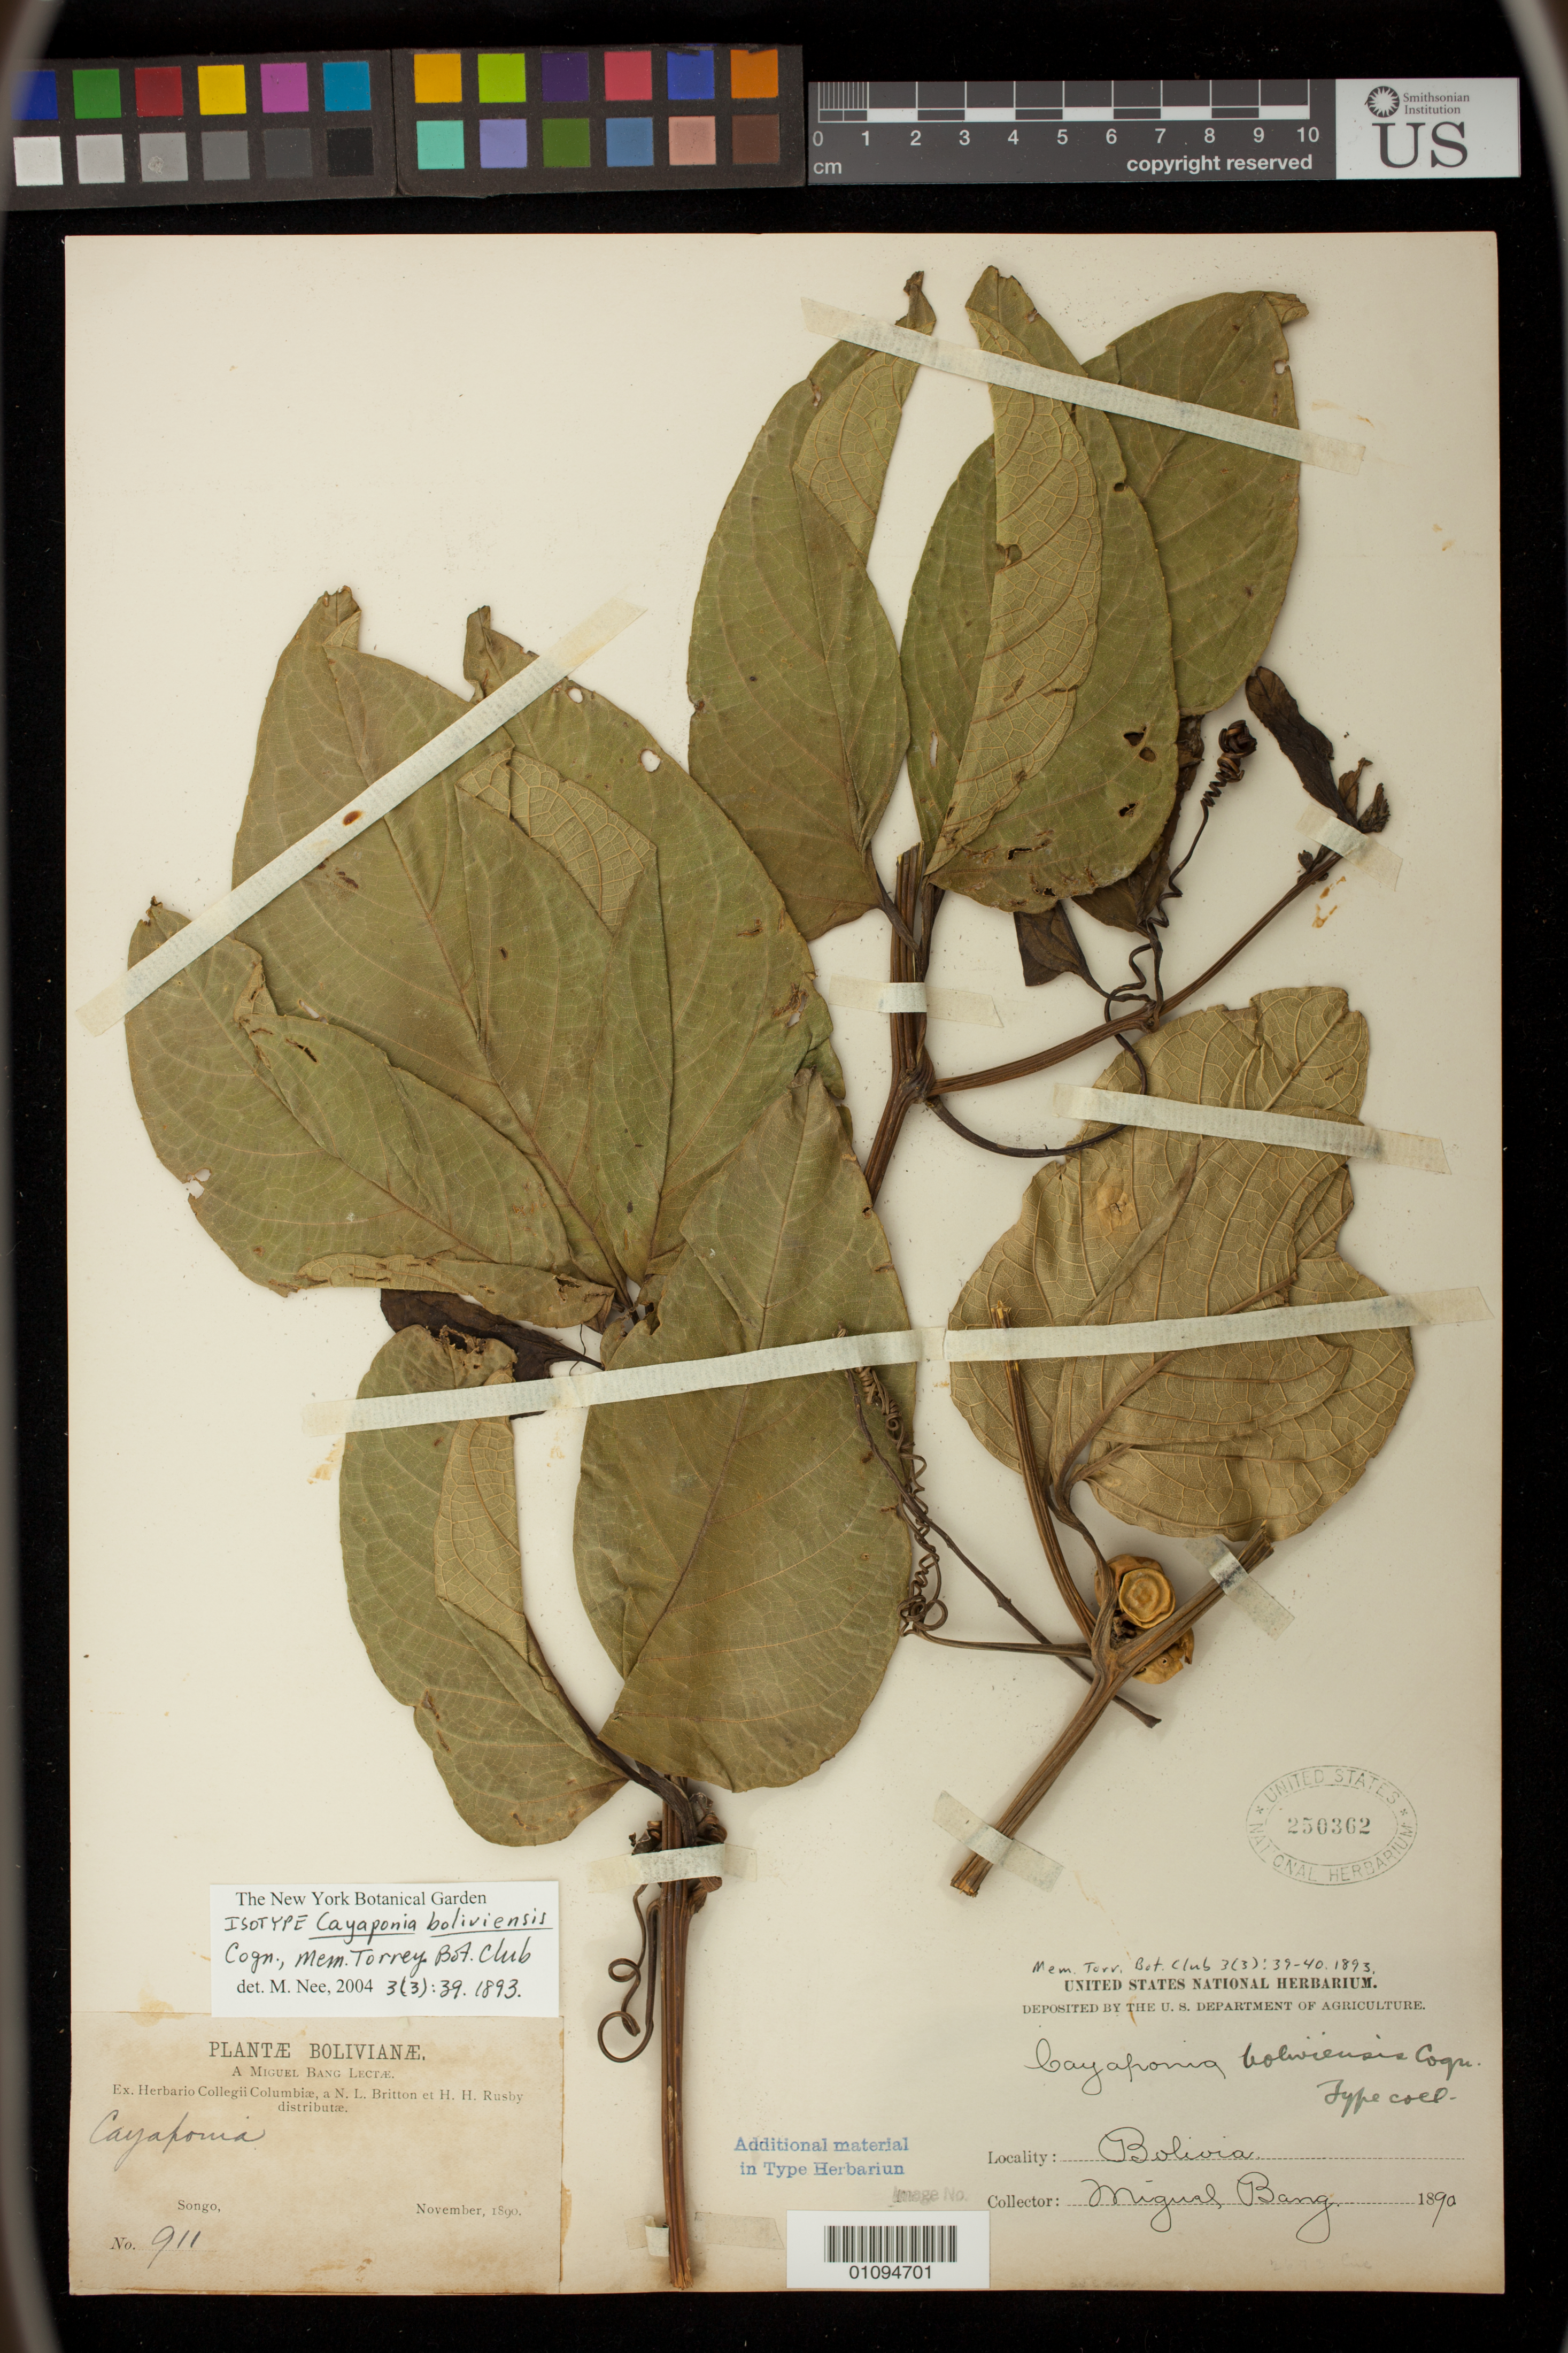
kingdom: Plantae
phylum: Tracheophyta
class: Magnoliopsida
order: Cucurbitales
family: Cucurbitaceae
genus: Cayaponia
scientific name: Cayaponia boliviensis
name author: Cogn. ex Rusby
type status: Isotype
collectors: M. Bang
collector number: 911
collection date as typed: Nov 1890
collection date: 1890-11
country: Bolivia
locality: Songo.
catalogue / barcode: US 250362